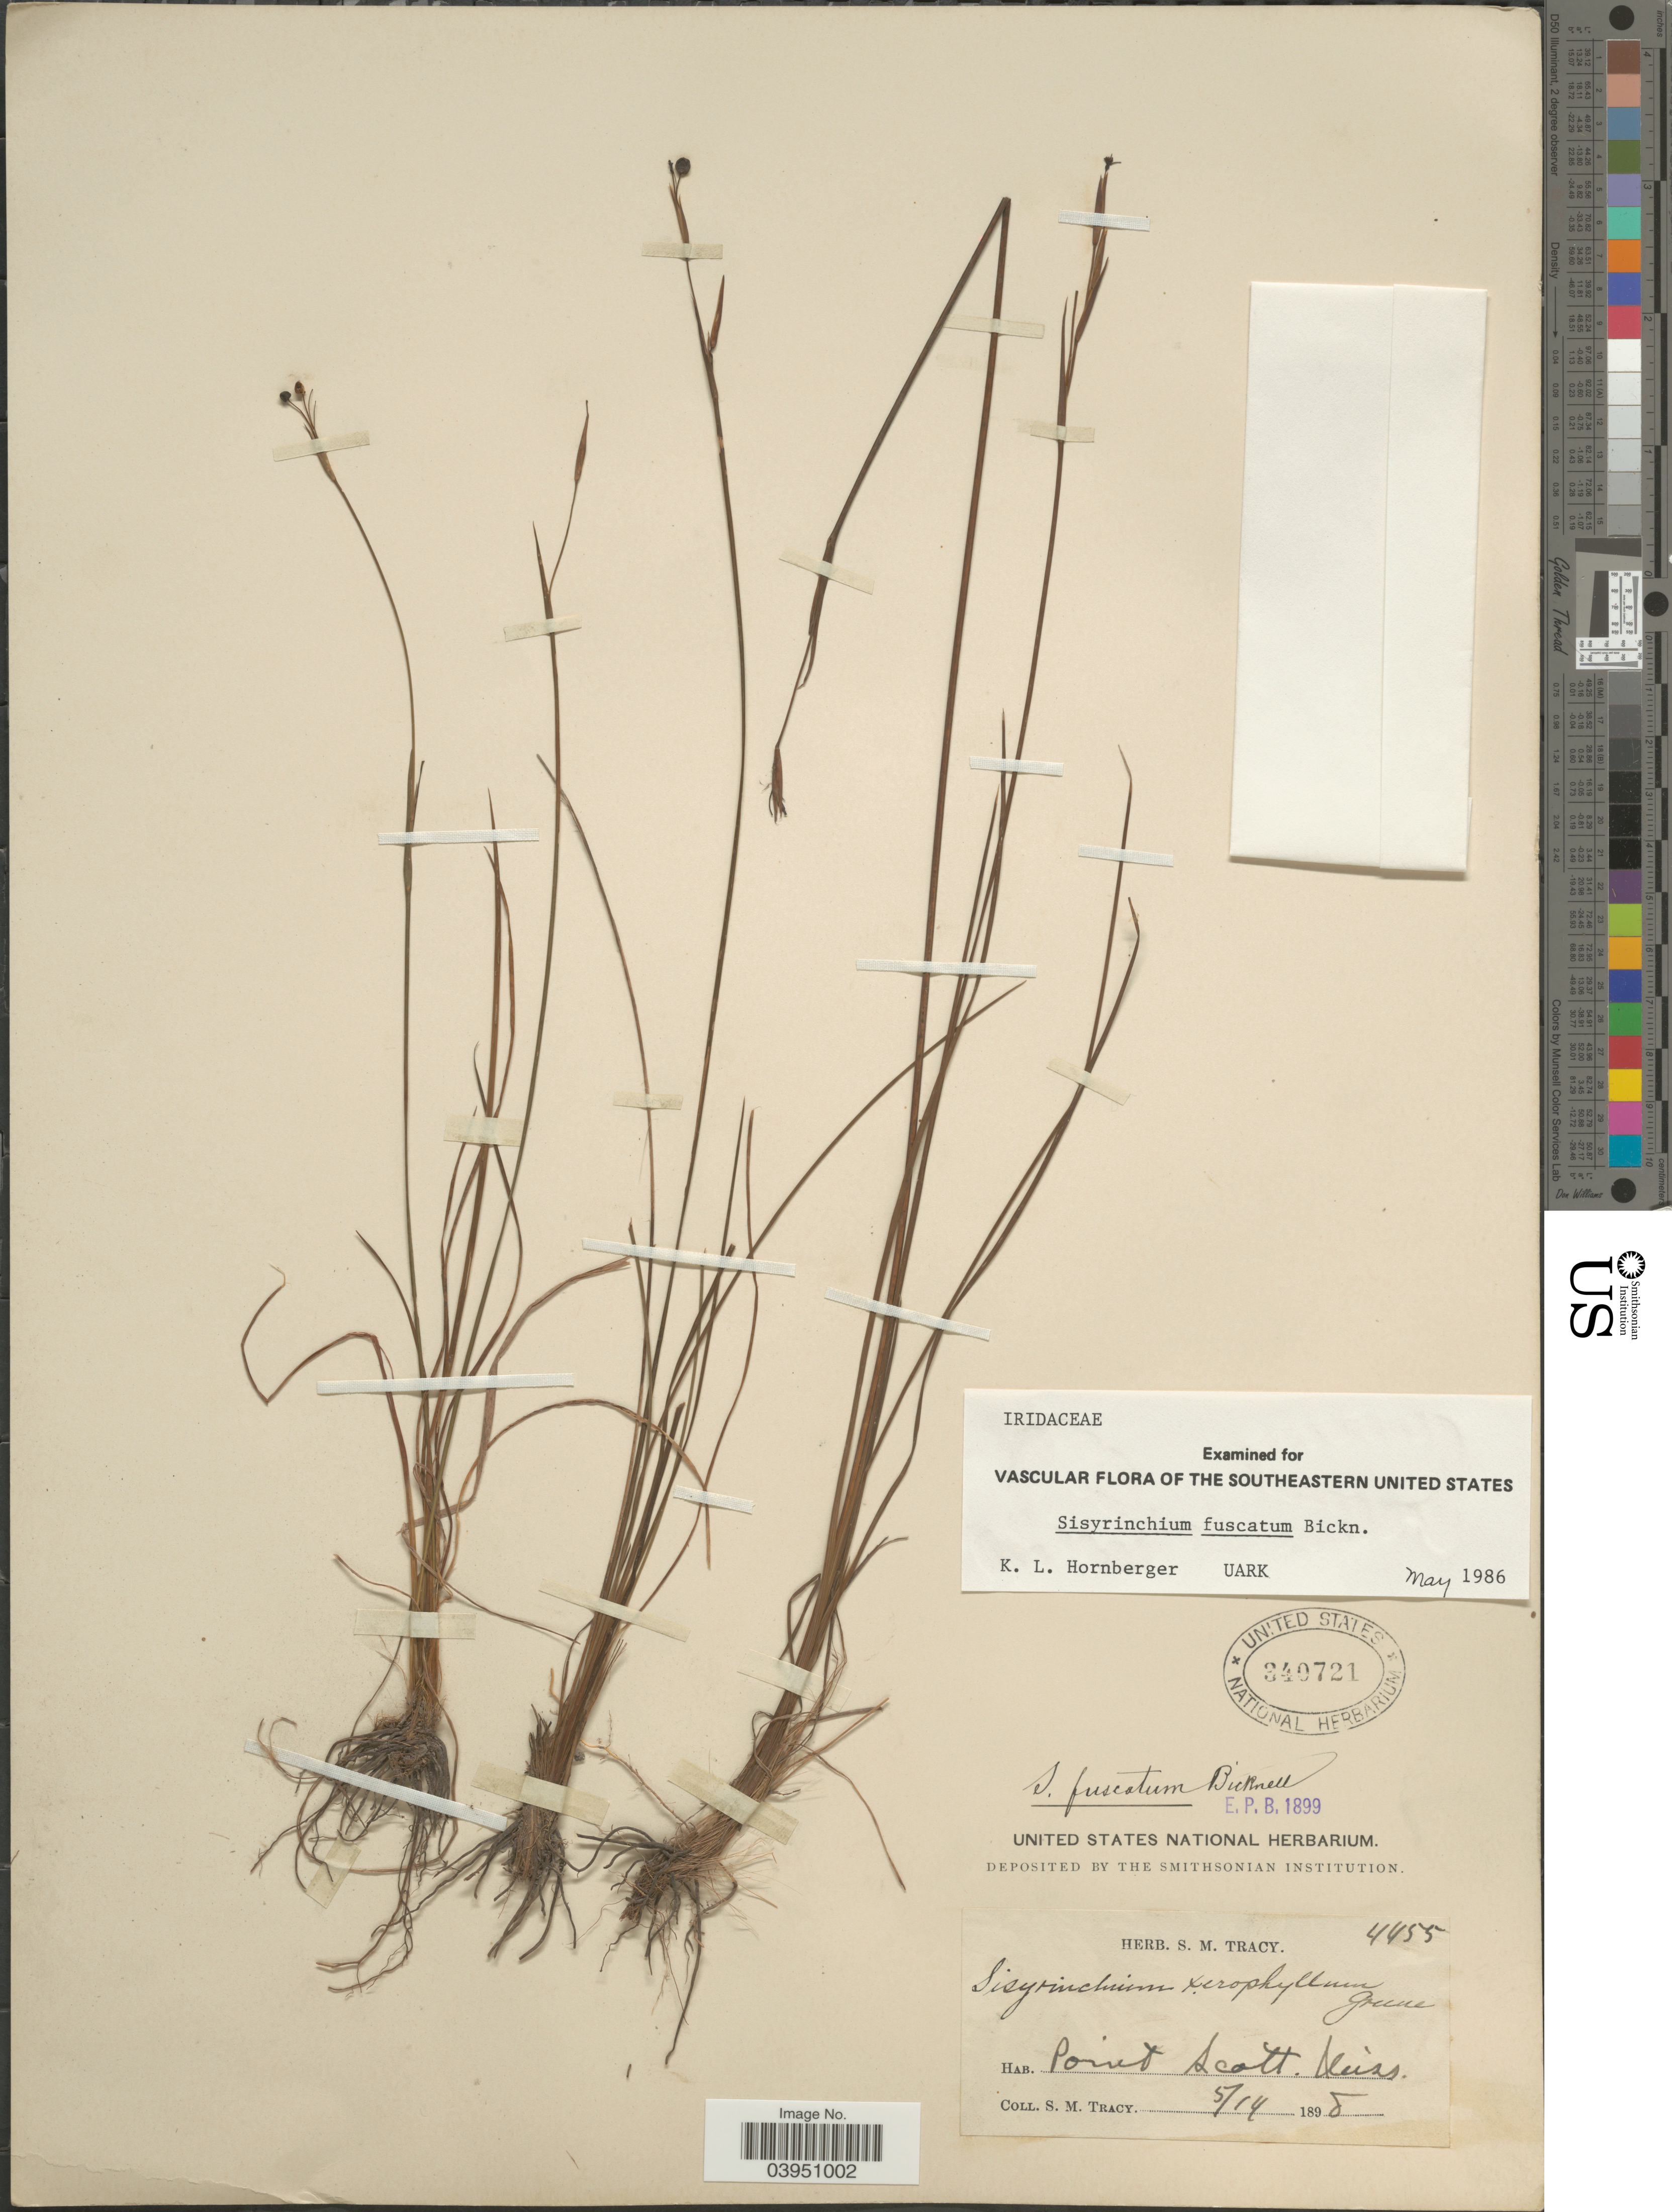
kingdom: Plantae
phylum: Tracheophyta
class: Liliopsida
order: Asparagales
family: Iridaceae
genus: Sisyrinchium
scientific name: Sisyrinchium fuscatum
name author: E.P. Bicknell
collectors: S. M. Tracy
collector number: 4455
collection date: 1898-05-14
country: United States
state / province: Mississippi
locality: Point Scott.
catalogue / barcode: US 340721